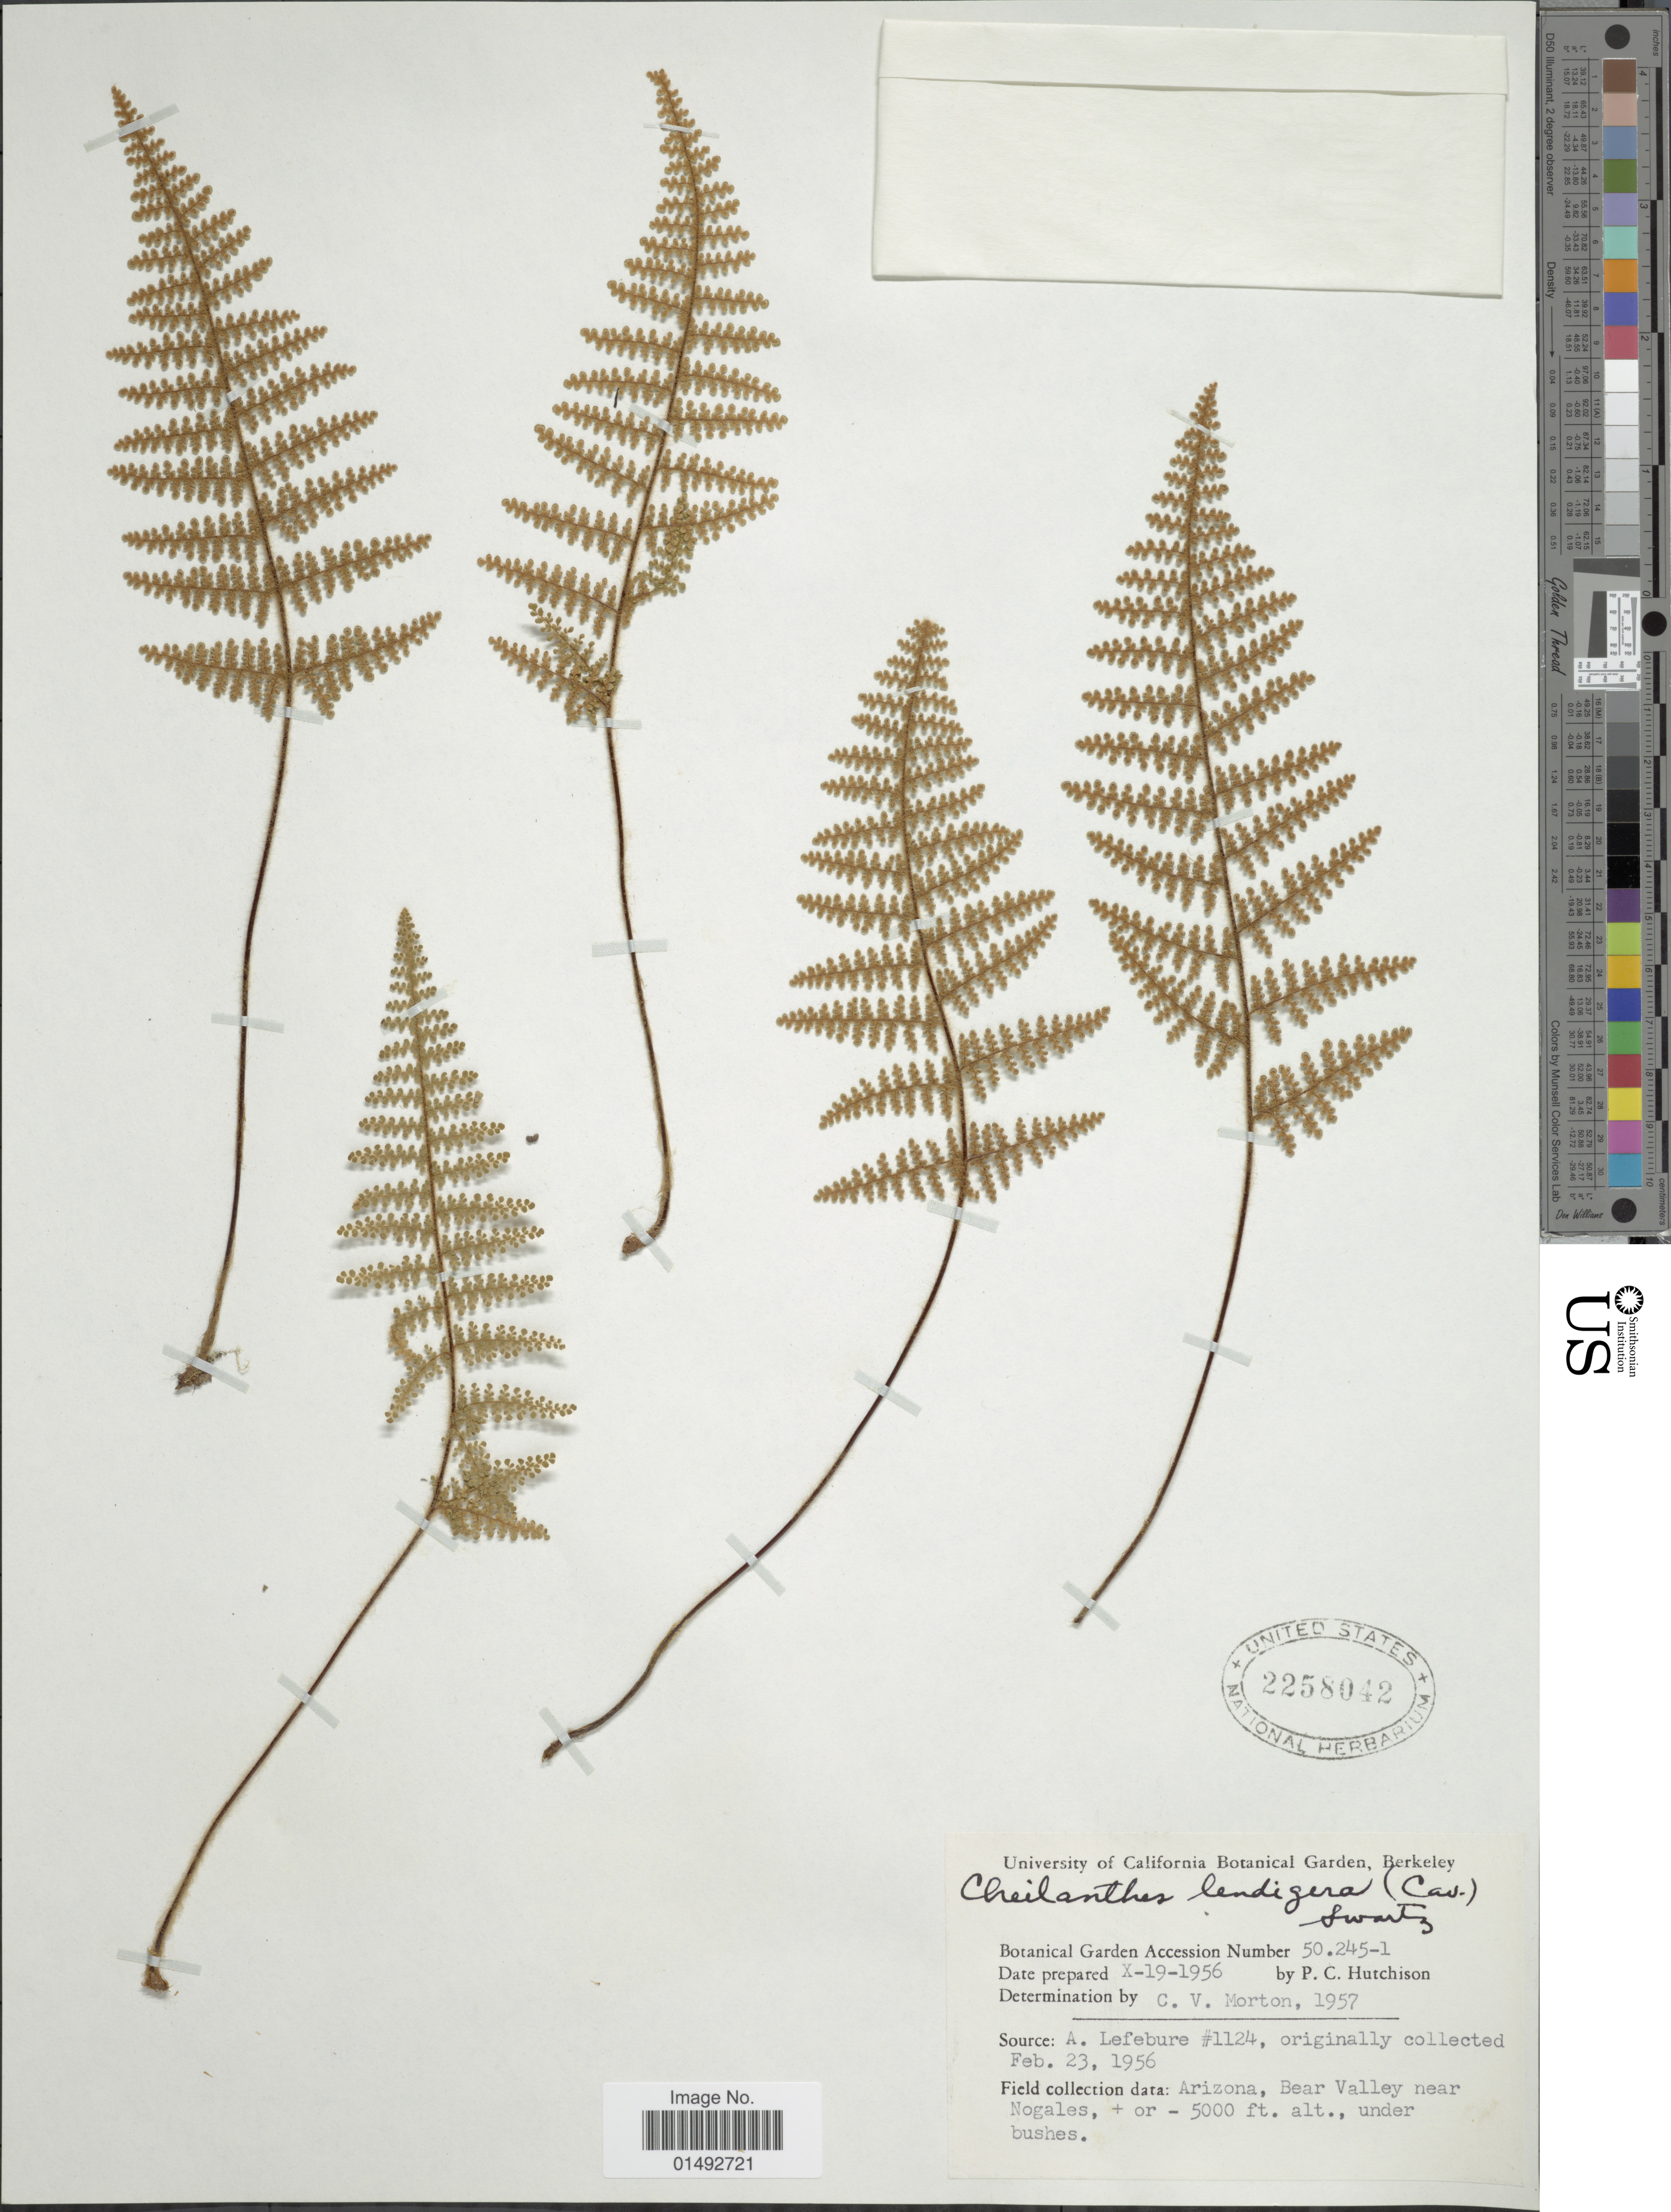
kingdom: Plantae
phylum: Tracheophyta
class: Polypodiopsida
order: Polypodiales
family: Pteridaceae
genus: Myriopteris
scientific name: Myriopteris lendigera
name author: (Cav.) J. Sm.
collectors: P. C. Hutchison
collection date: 1956-10-19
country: United States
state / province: California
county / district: Alameda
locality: University of California Botanical Garden, Berkeley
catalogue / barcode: US 2258042